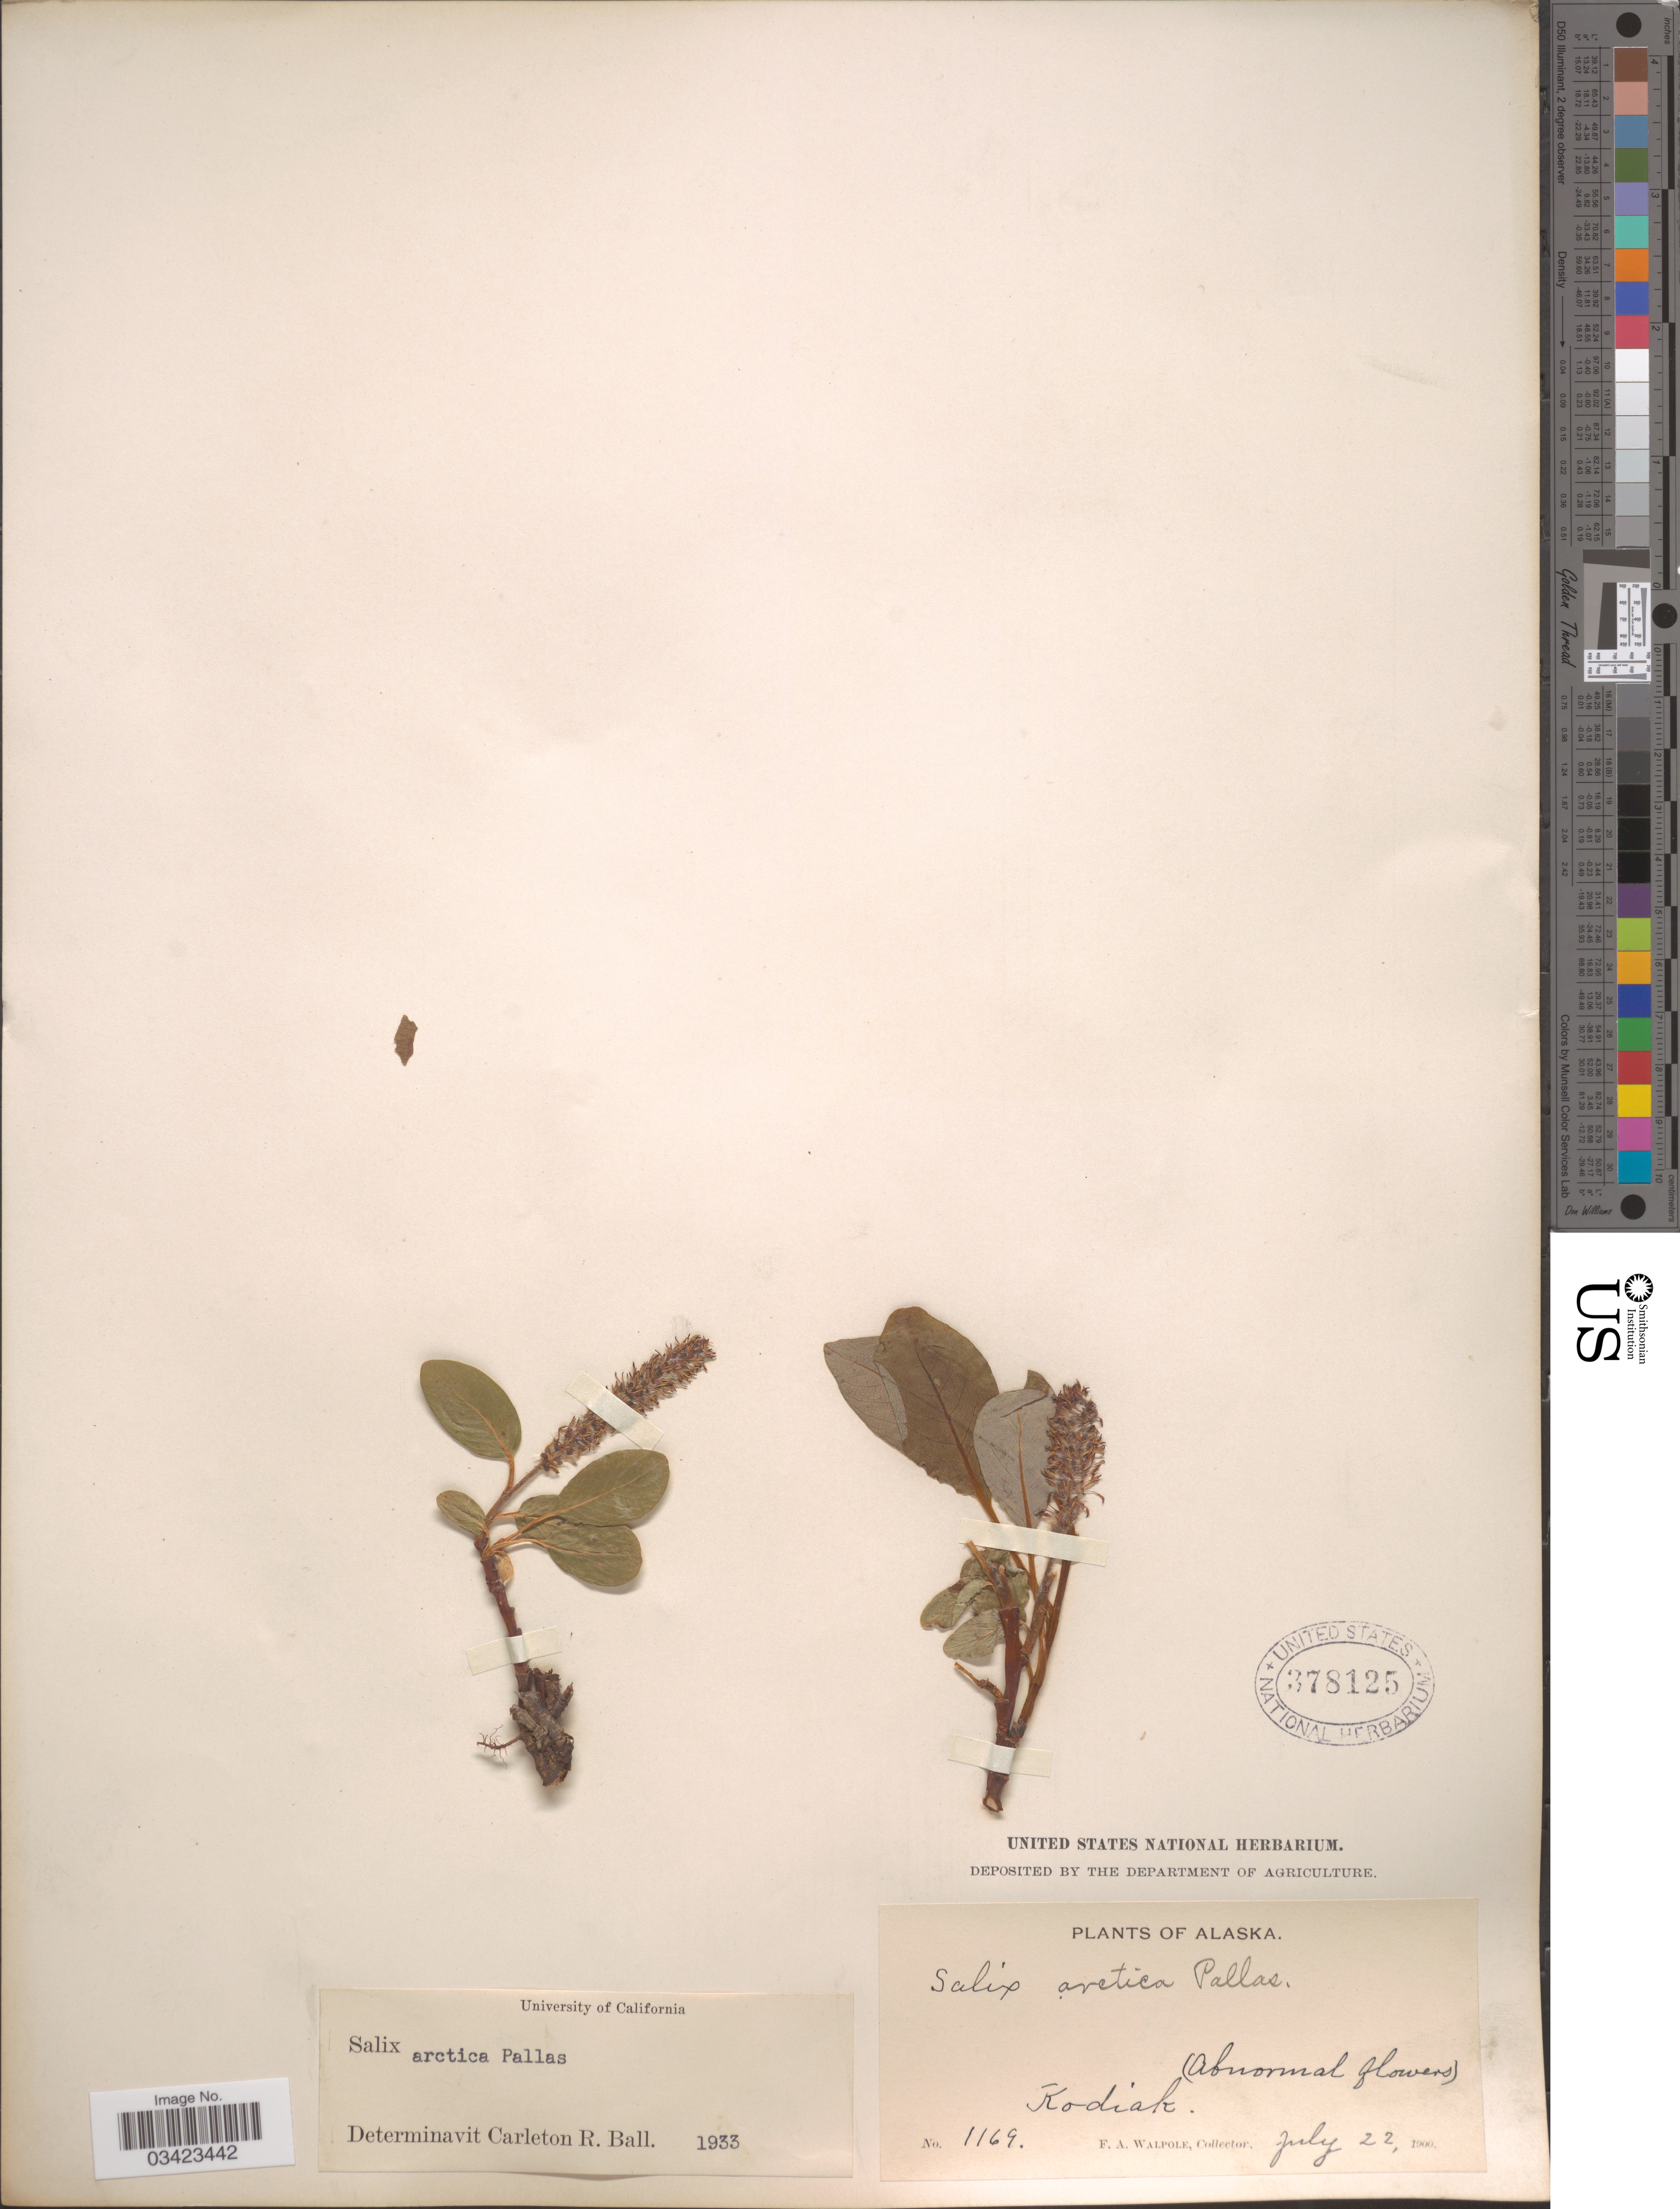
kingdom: Plantae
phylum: Tracheophyta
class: Magnoliopsida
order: Malpighiales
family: Salicaceae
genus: Salix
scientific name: Salix arctica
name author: Pall.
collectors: F. Walpole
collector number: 1169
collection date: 1900-07-22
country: United States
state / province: Alaska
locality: Kodiak.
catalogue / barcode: US 378125